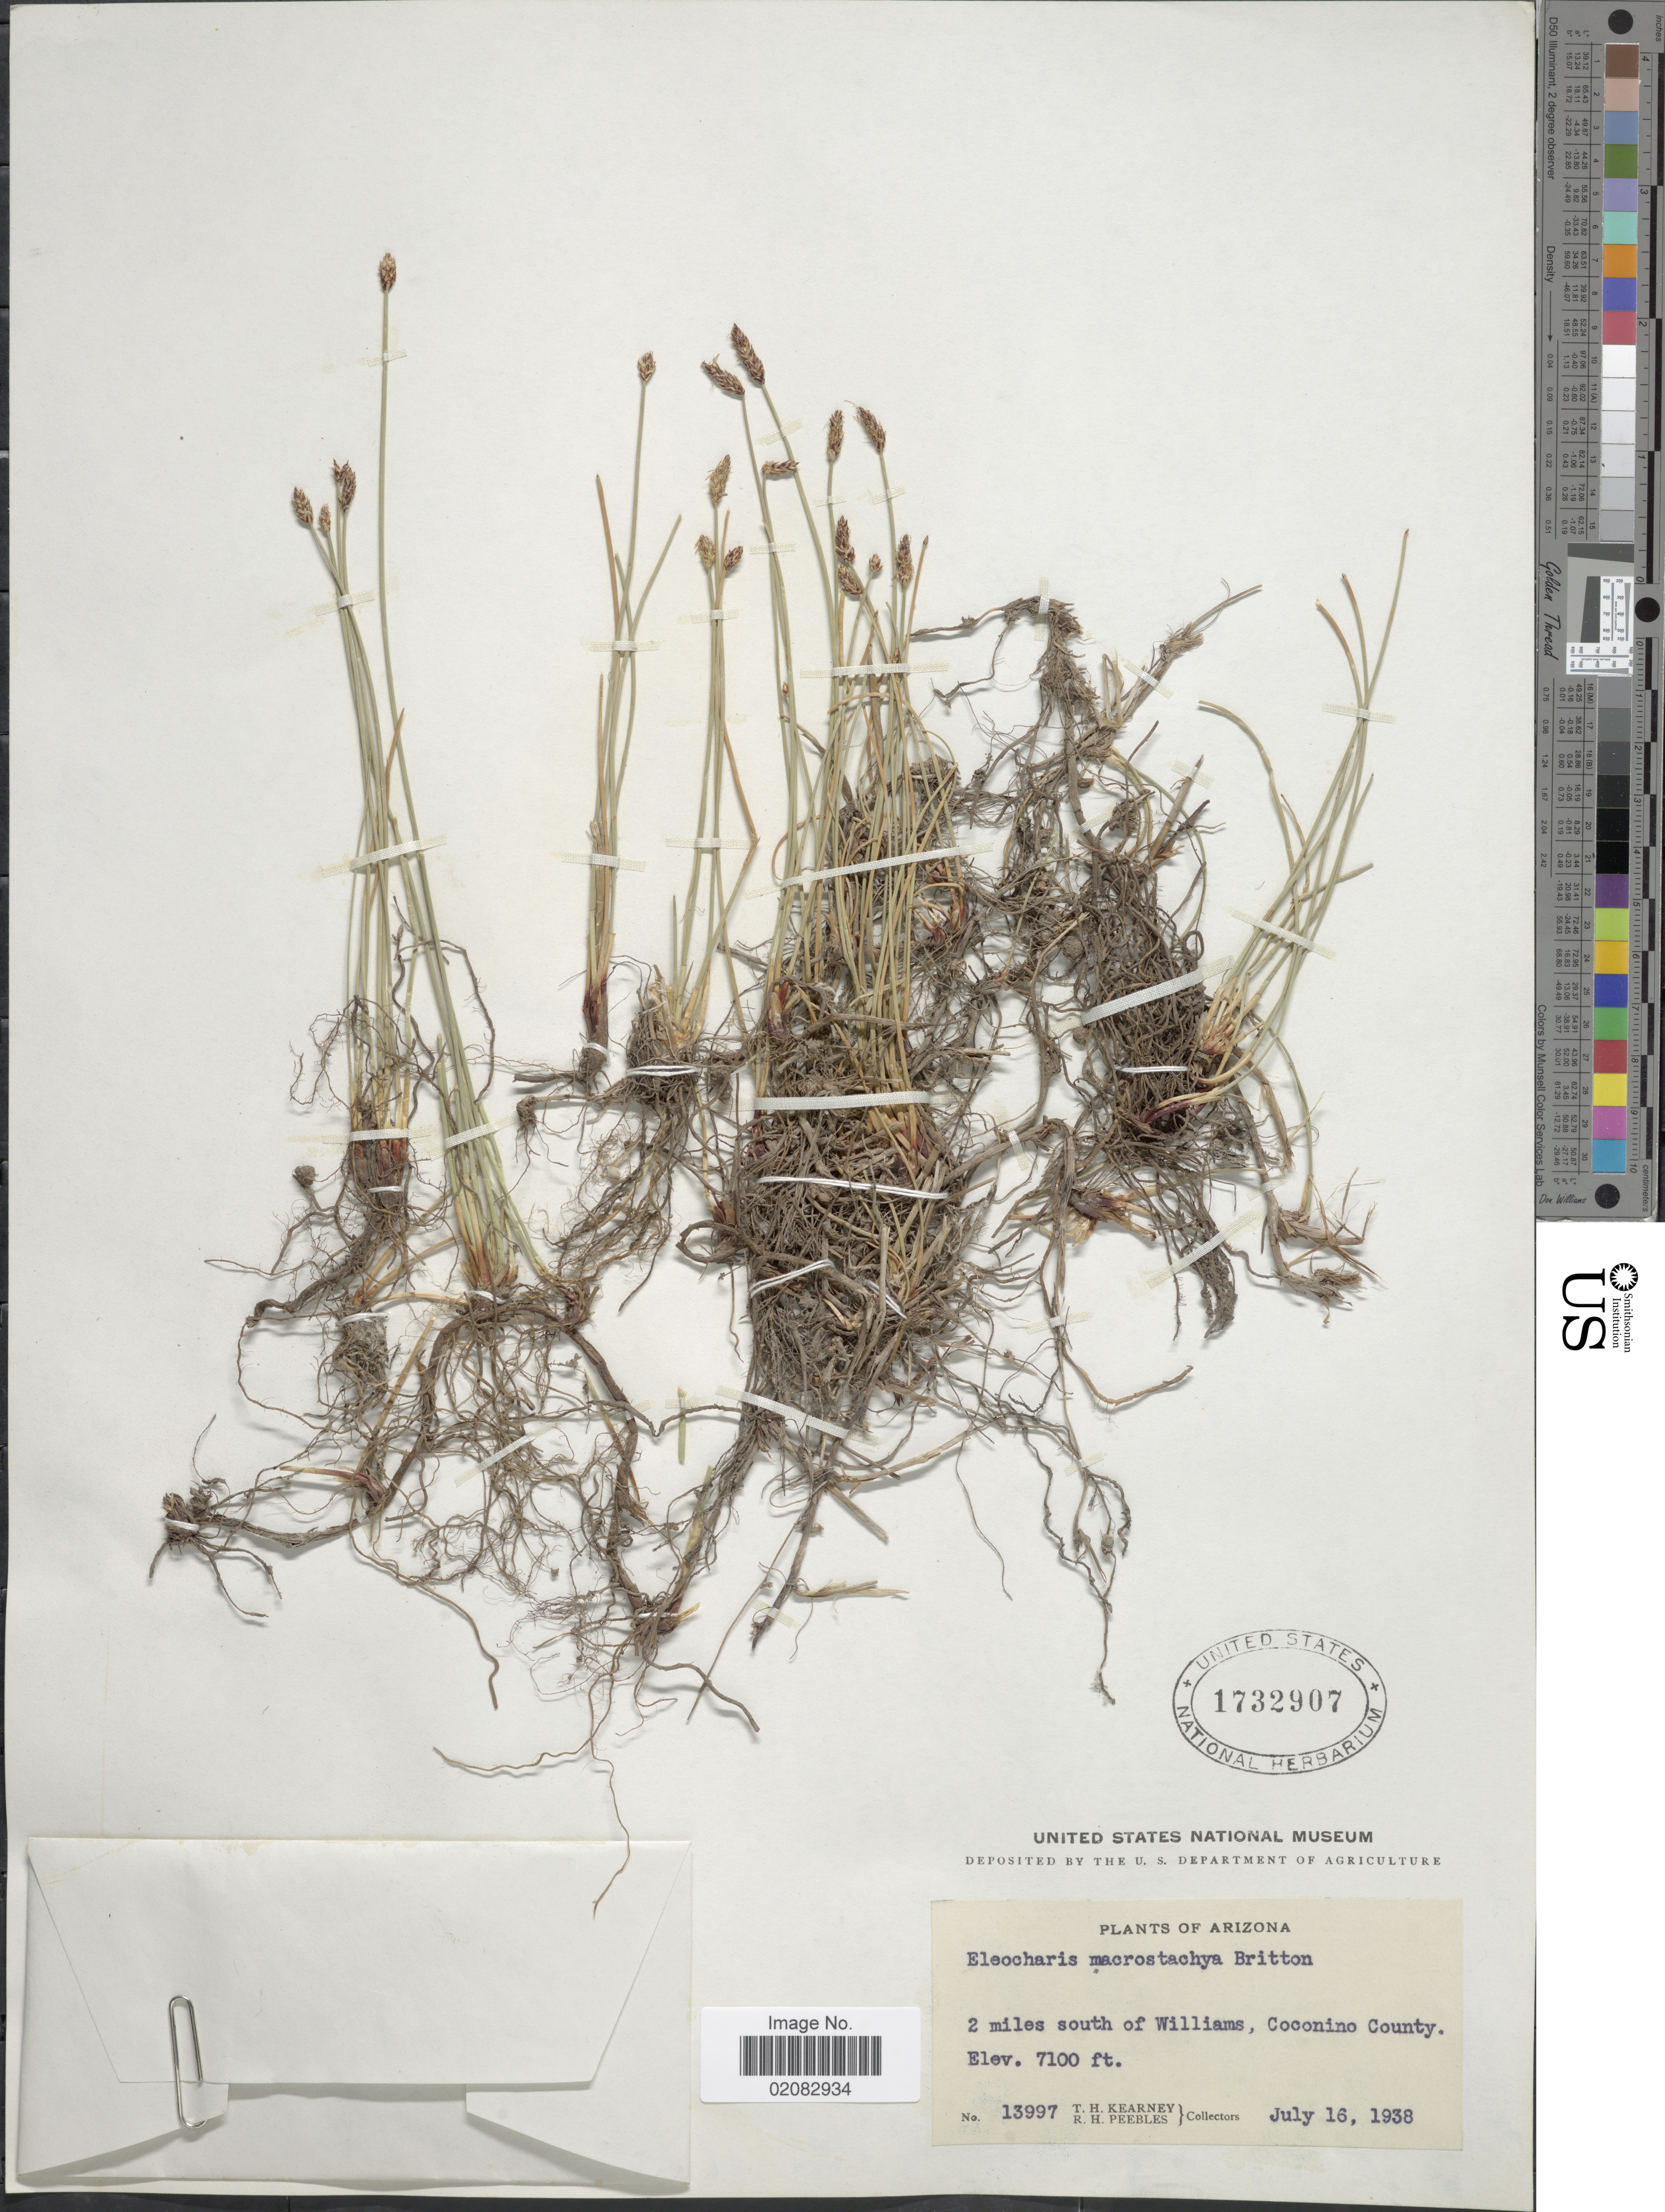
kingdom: Plantae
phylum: Tracheophyta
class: Liliopsida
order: Poales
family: Cyperaceae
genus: Eleocharis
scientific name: Eleocharis macrostachya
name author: Britton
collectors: T. H. Kearney & R. H. Peebles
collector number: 13997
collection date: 1938-07-16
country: United States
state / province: Arizona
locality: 2 miles south of Williams, Coconino County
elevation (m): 2164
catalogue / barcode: US 1732907